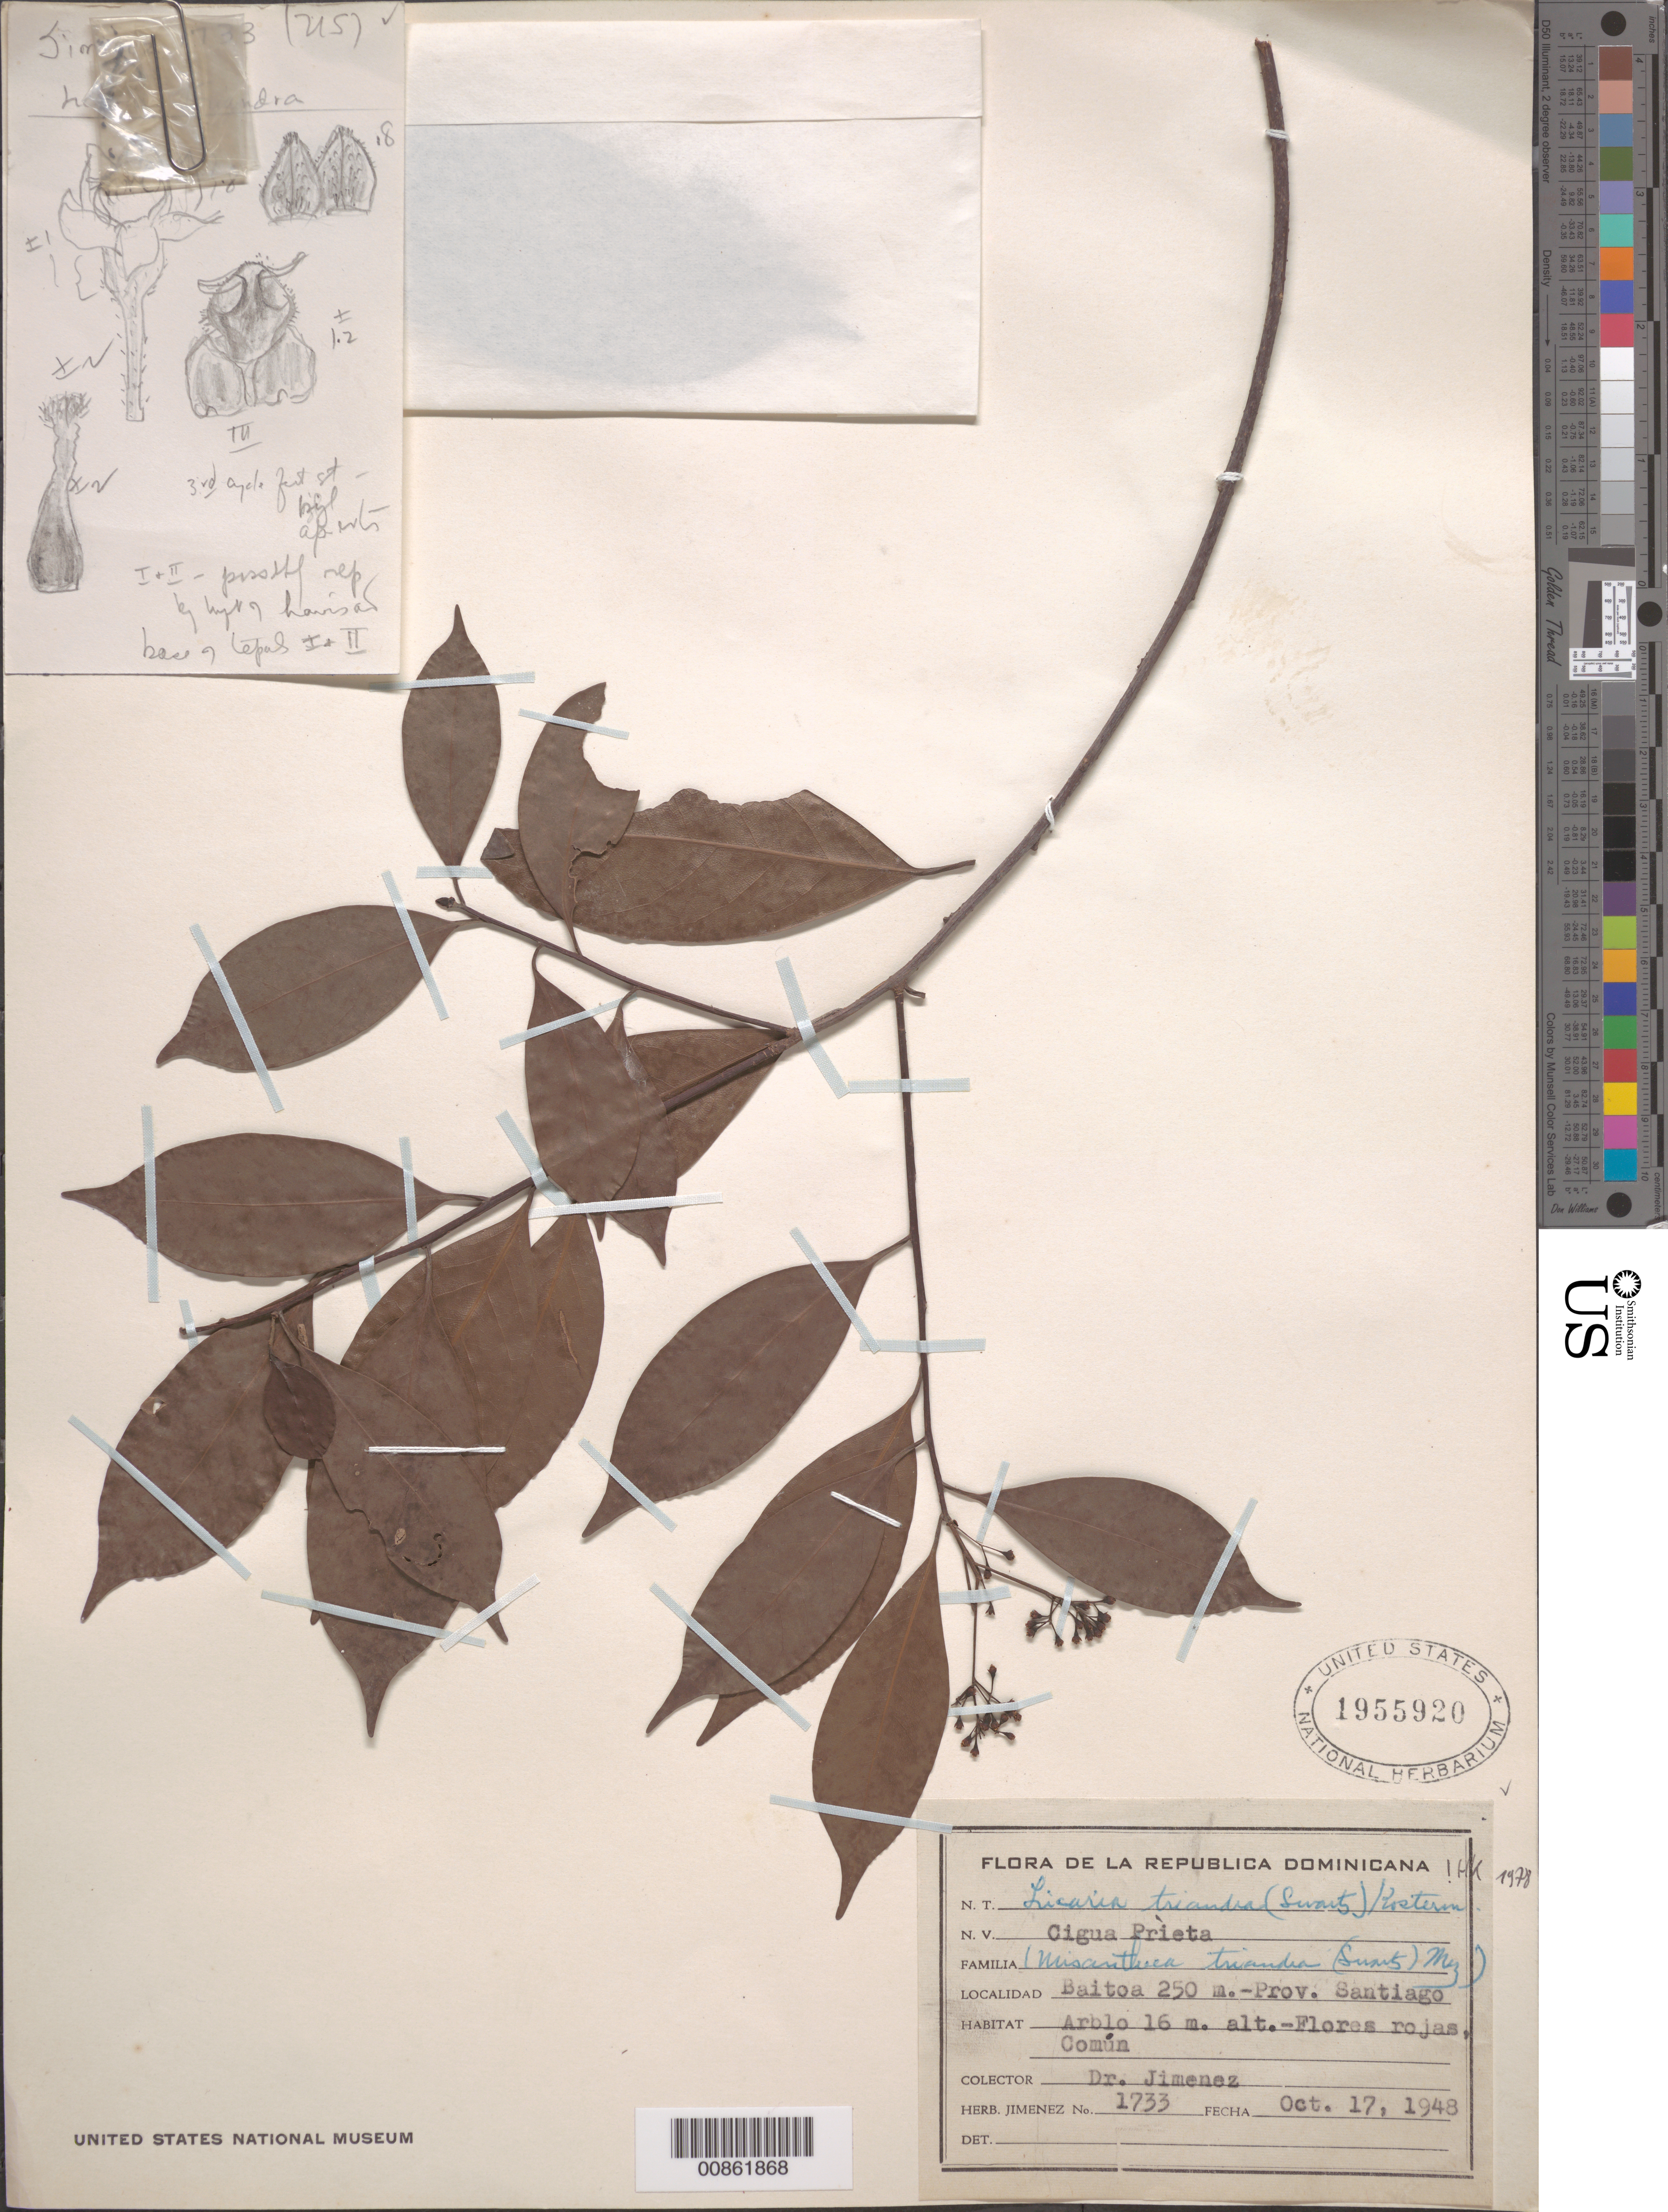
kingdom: Plantae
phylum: Tracheophyta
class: Magnoliopsida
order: Laurales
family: Lauraceae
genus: Licaria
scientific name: Licaria triandra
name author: (Sw.) Kosterm.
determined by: Kurz, H.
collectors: J. J. Jiménez Almonte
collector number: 1733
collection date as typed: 17 Oct 1948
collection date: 1948-10-17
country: Dominican Republic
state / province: Santiago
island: Hispaniola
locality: Baitoa.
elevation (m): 250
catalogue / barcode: US 1955920